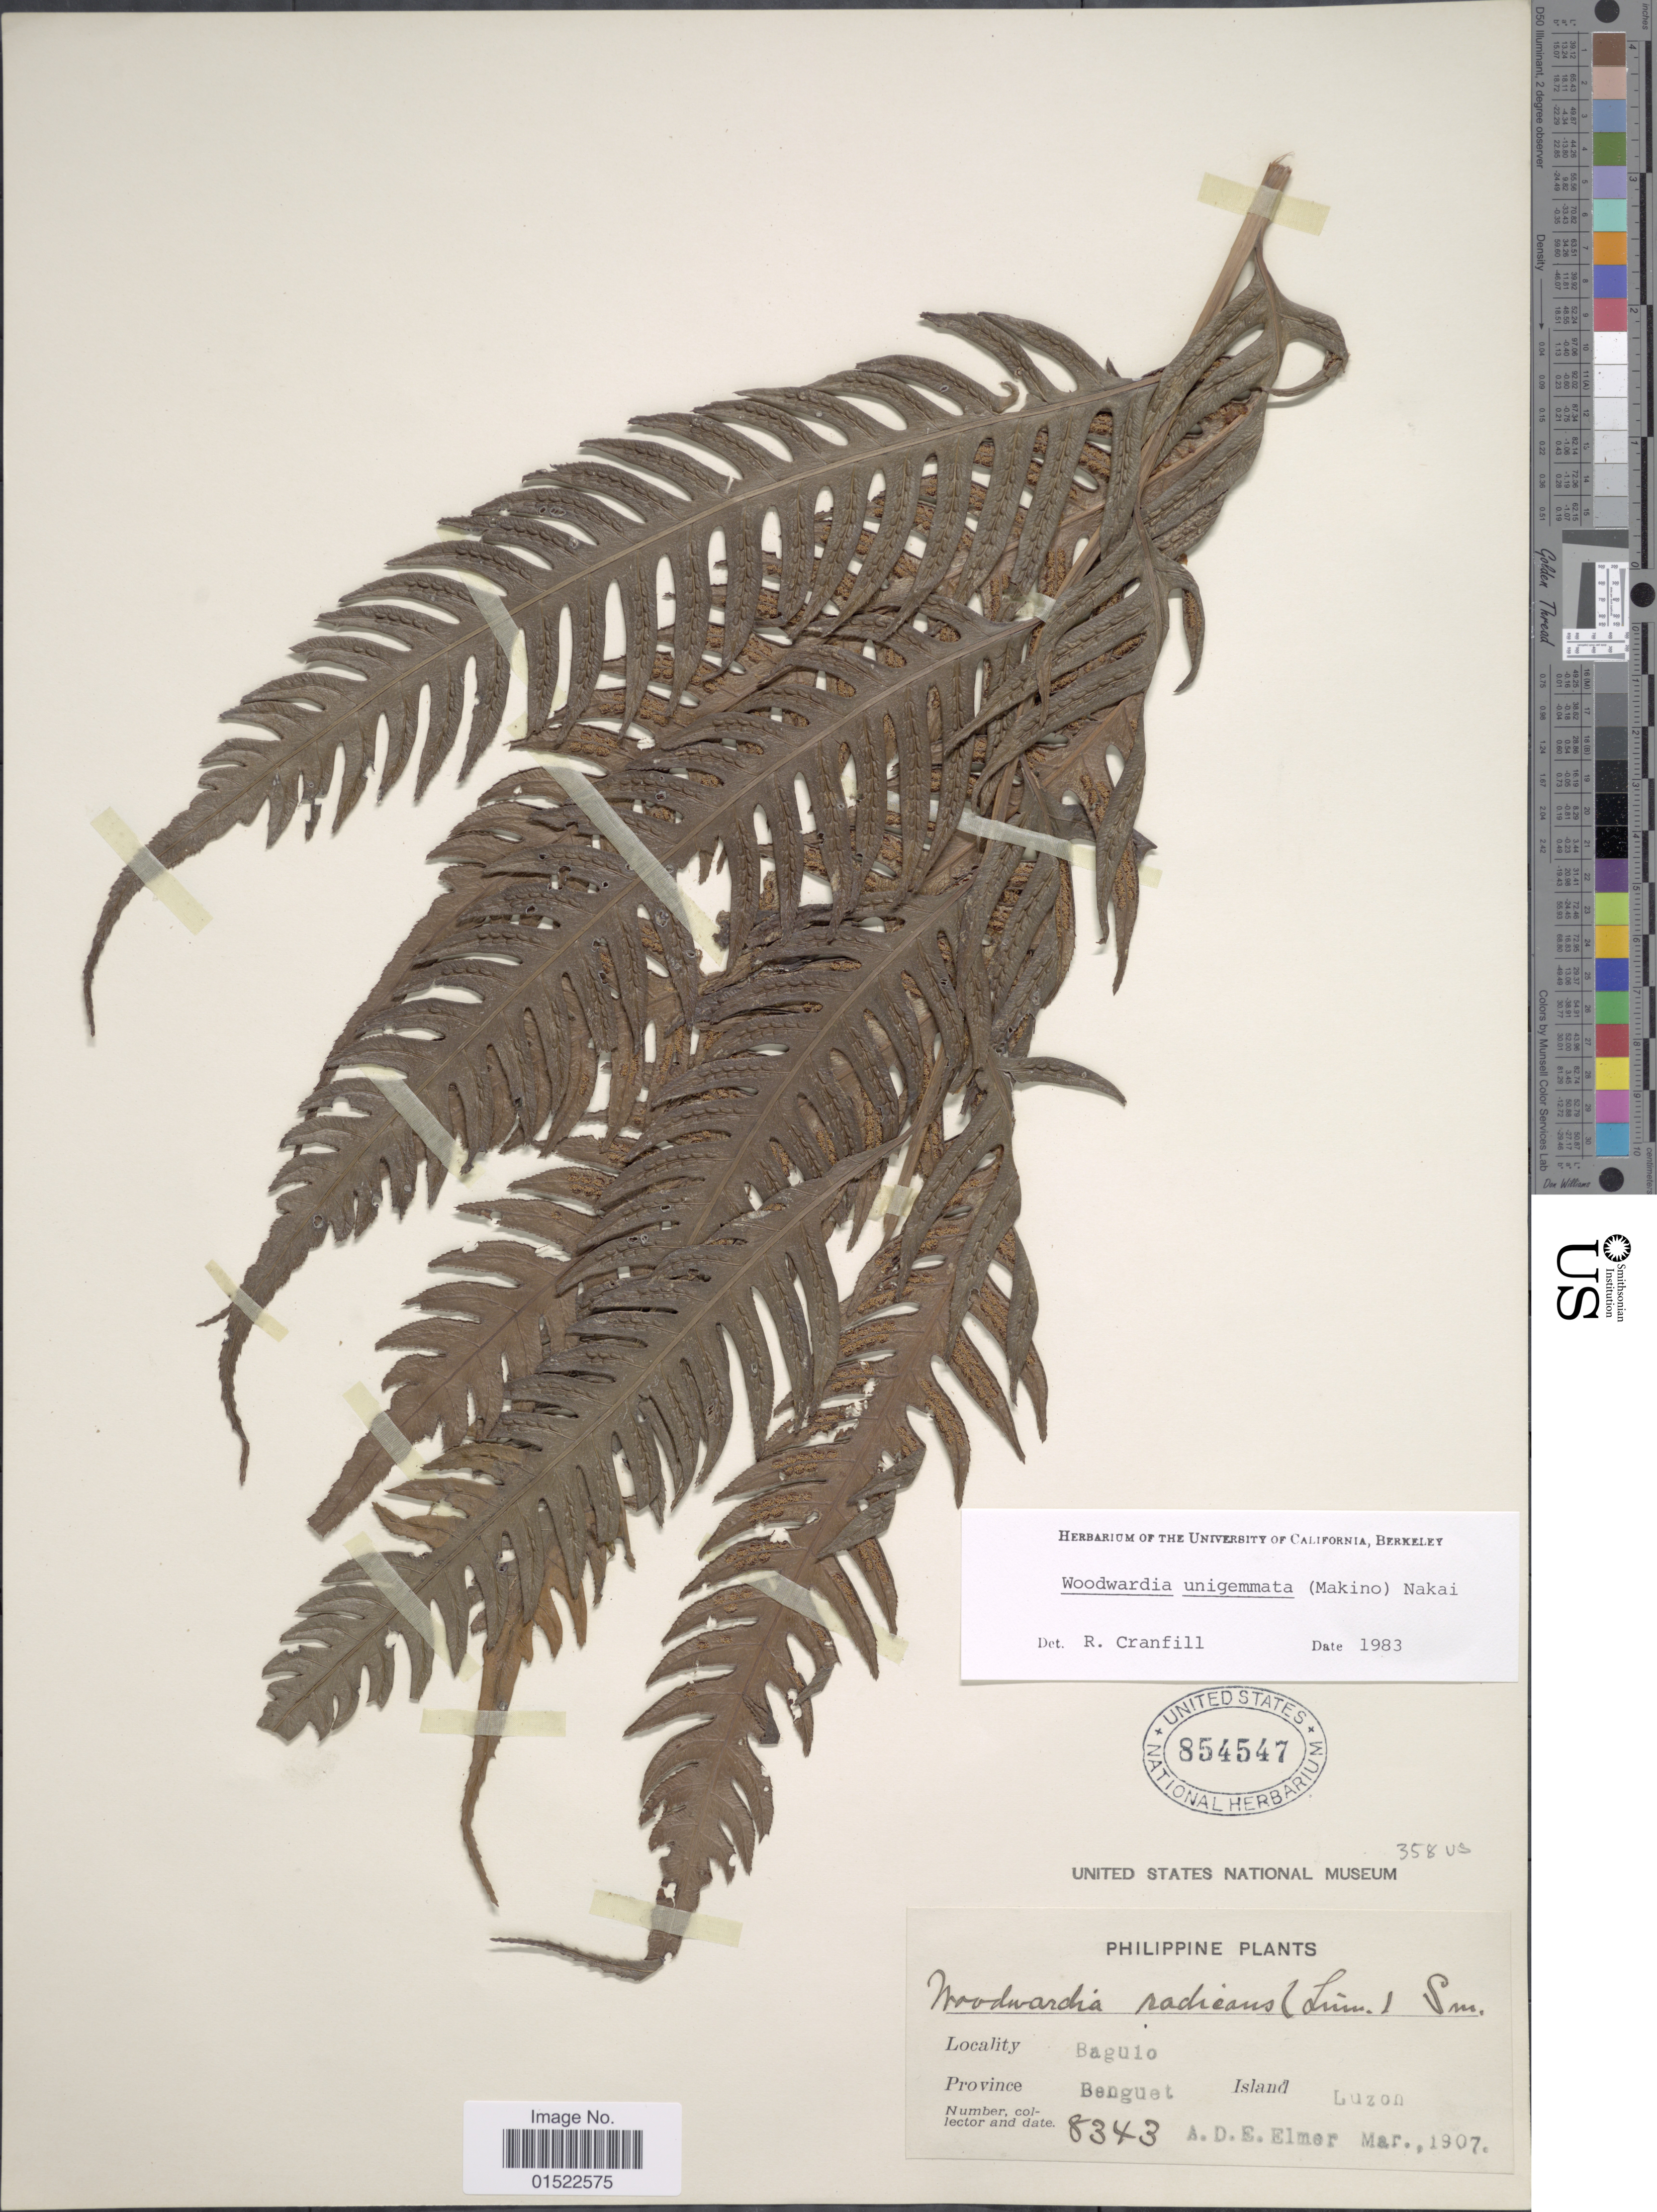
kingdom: Plantae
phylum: Tracheophyta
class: Polypodiopsida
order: Polypodiales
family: Blechnaceae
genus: Woodwardia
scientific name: Woodwardia unigemmata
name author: (Makino) Nakai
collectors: A. D. E. Elmer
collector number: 8343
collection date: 1907-03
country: Philippines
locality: Baguio, Benguet, Luzon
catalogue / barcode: US 854547